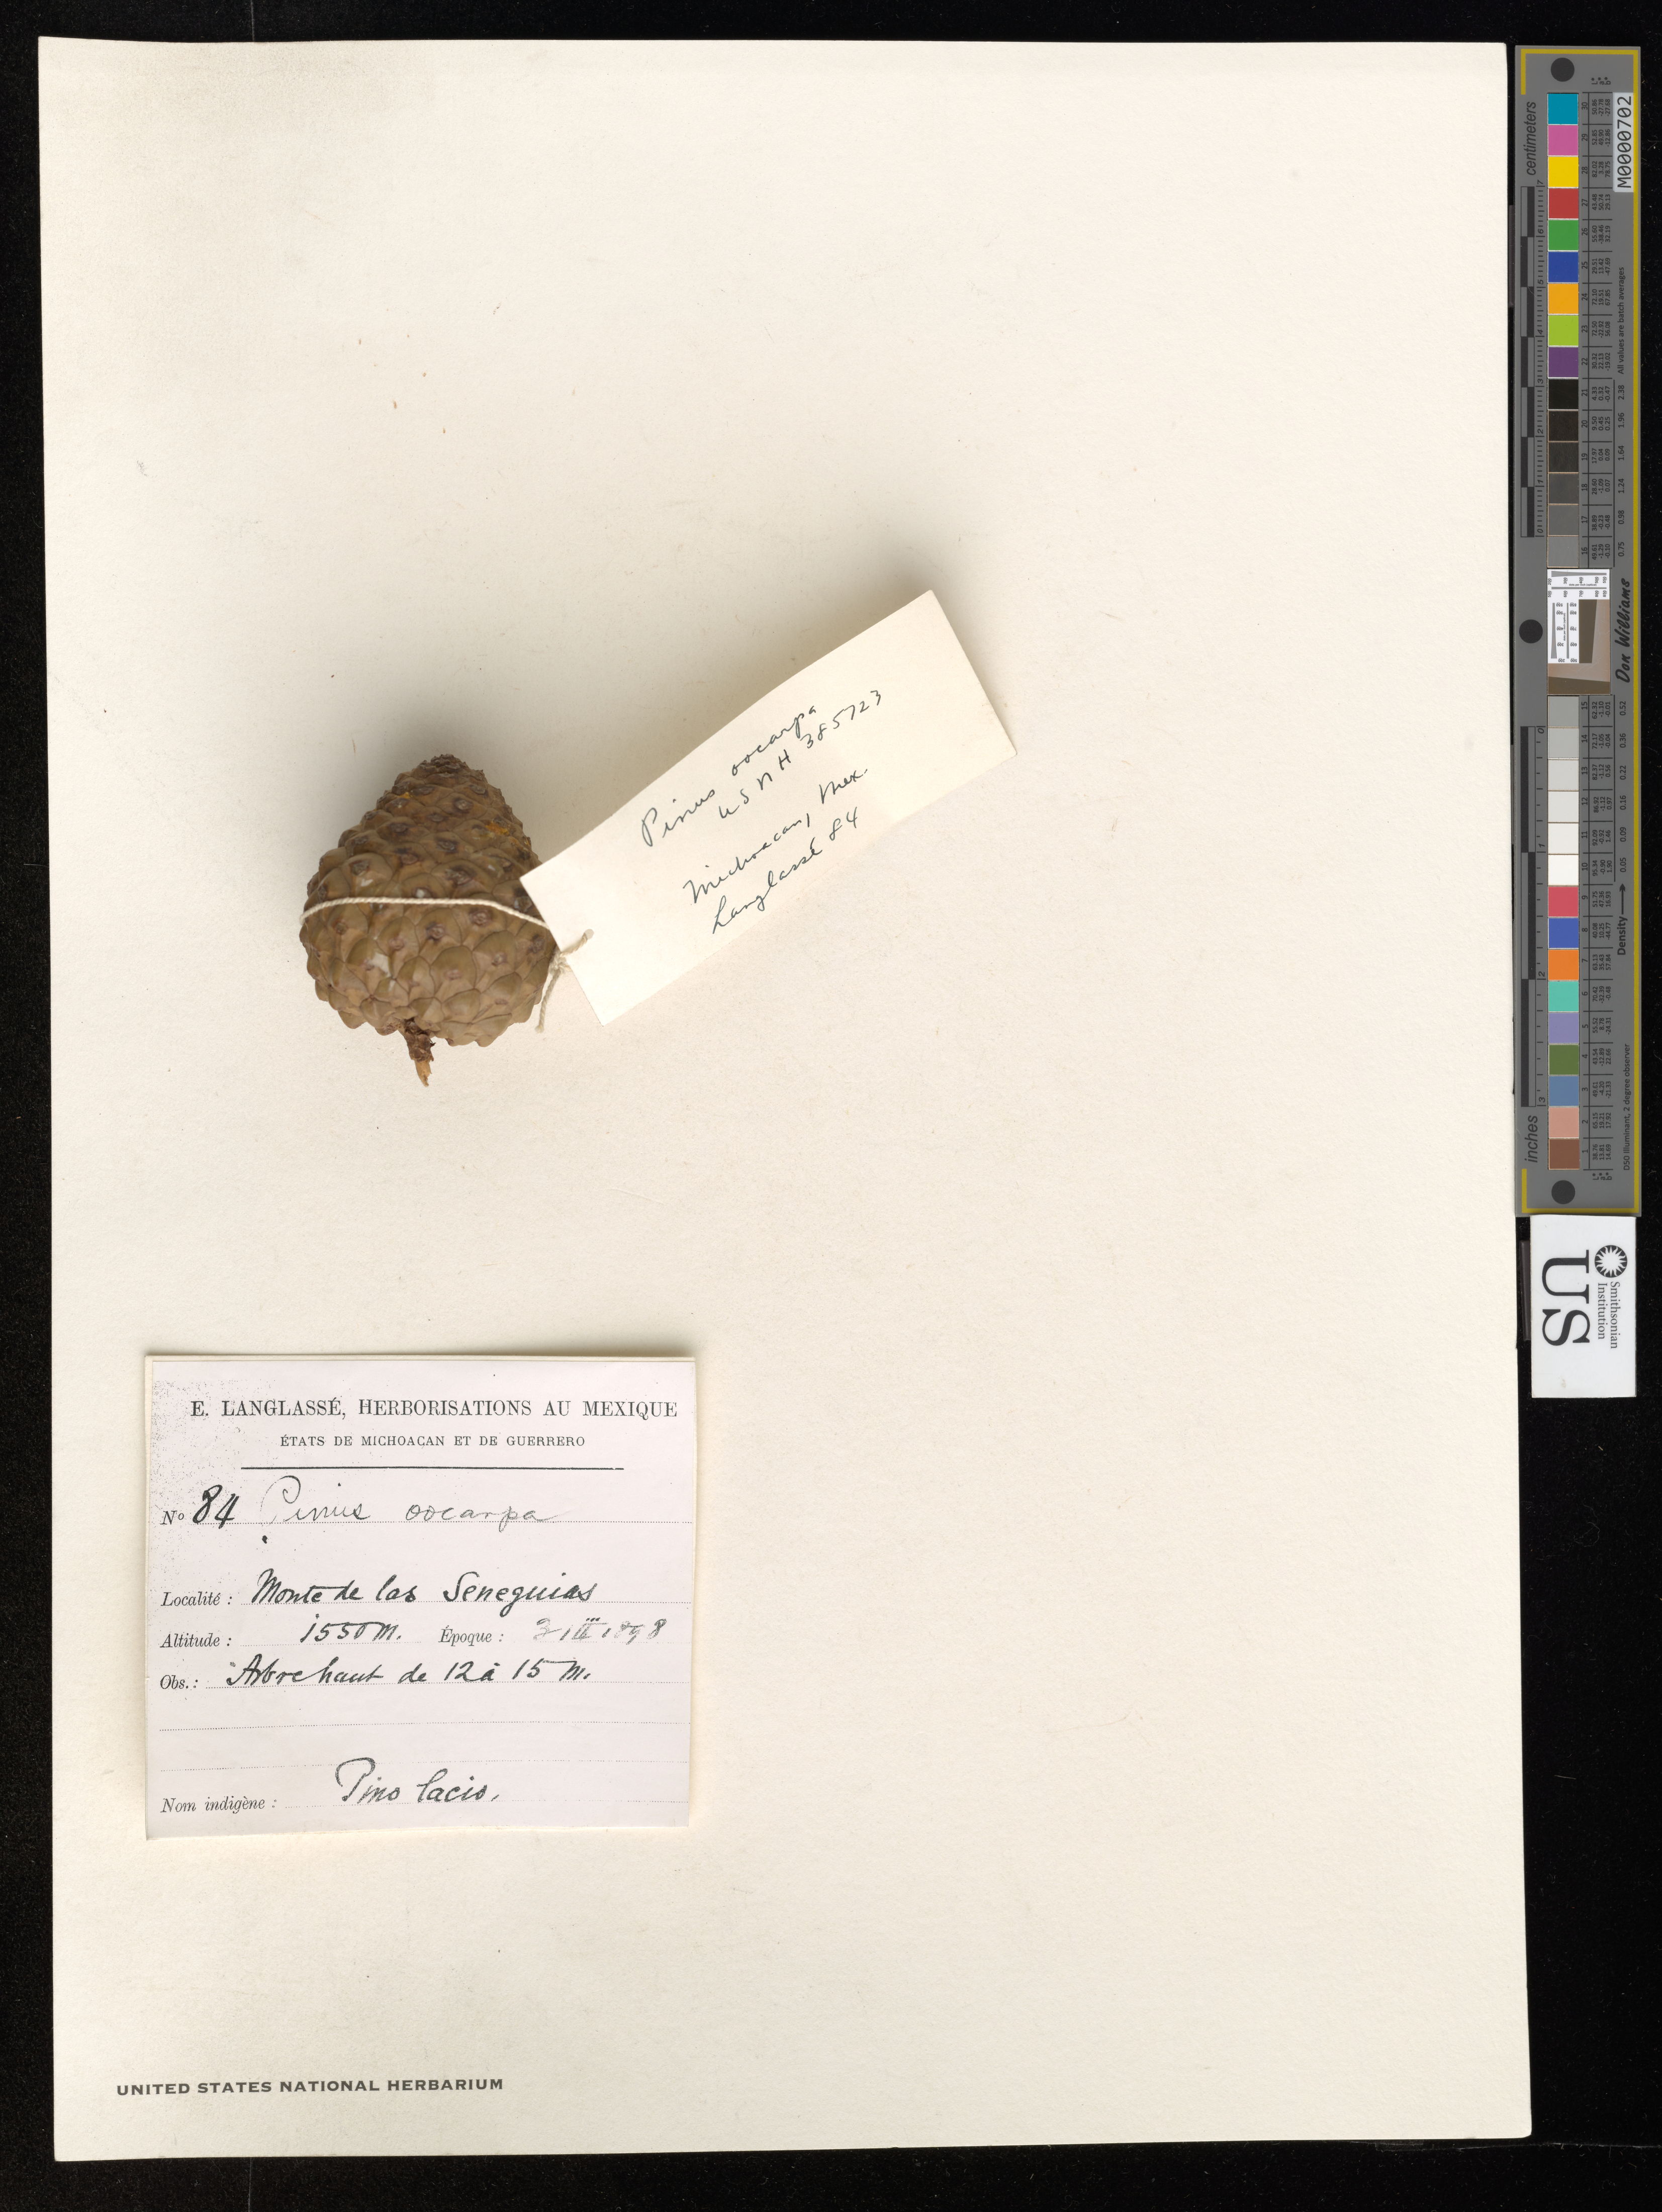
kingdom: Plantae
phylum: Tracheophyta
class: Pinopsida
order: Pinales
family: Pinaceae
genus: Pinus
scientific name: Pinus oocarpa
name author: Schiede ex Schltdl.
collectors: E. Langlassé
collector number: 84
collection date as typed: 31 Mar 1898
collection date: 1898-03-31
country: Mexico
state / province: Michoacán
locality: Monte de las Seneguias.